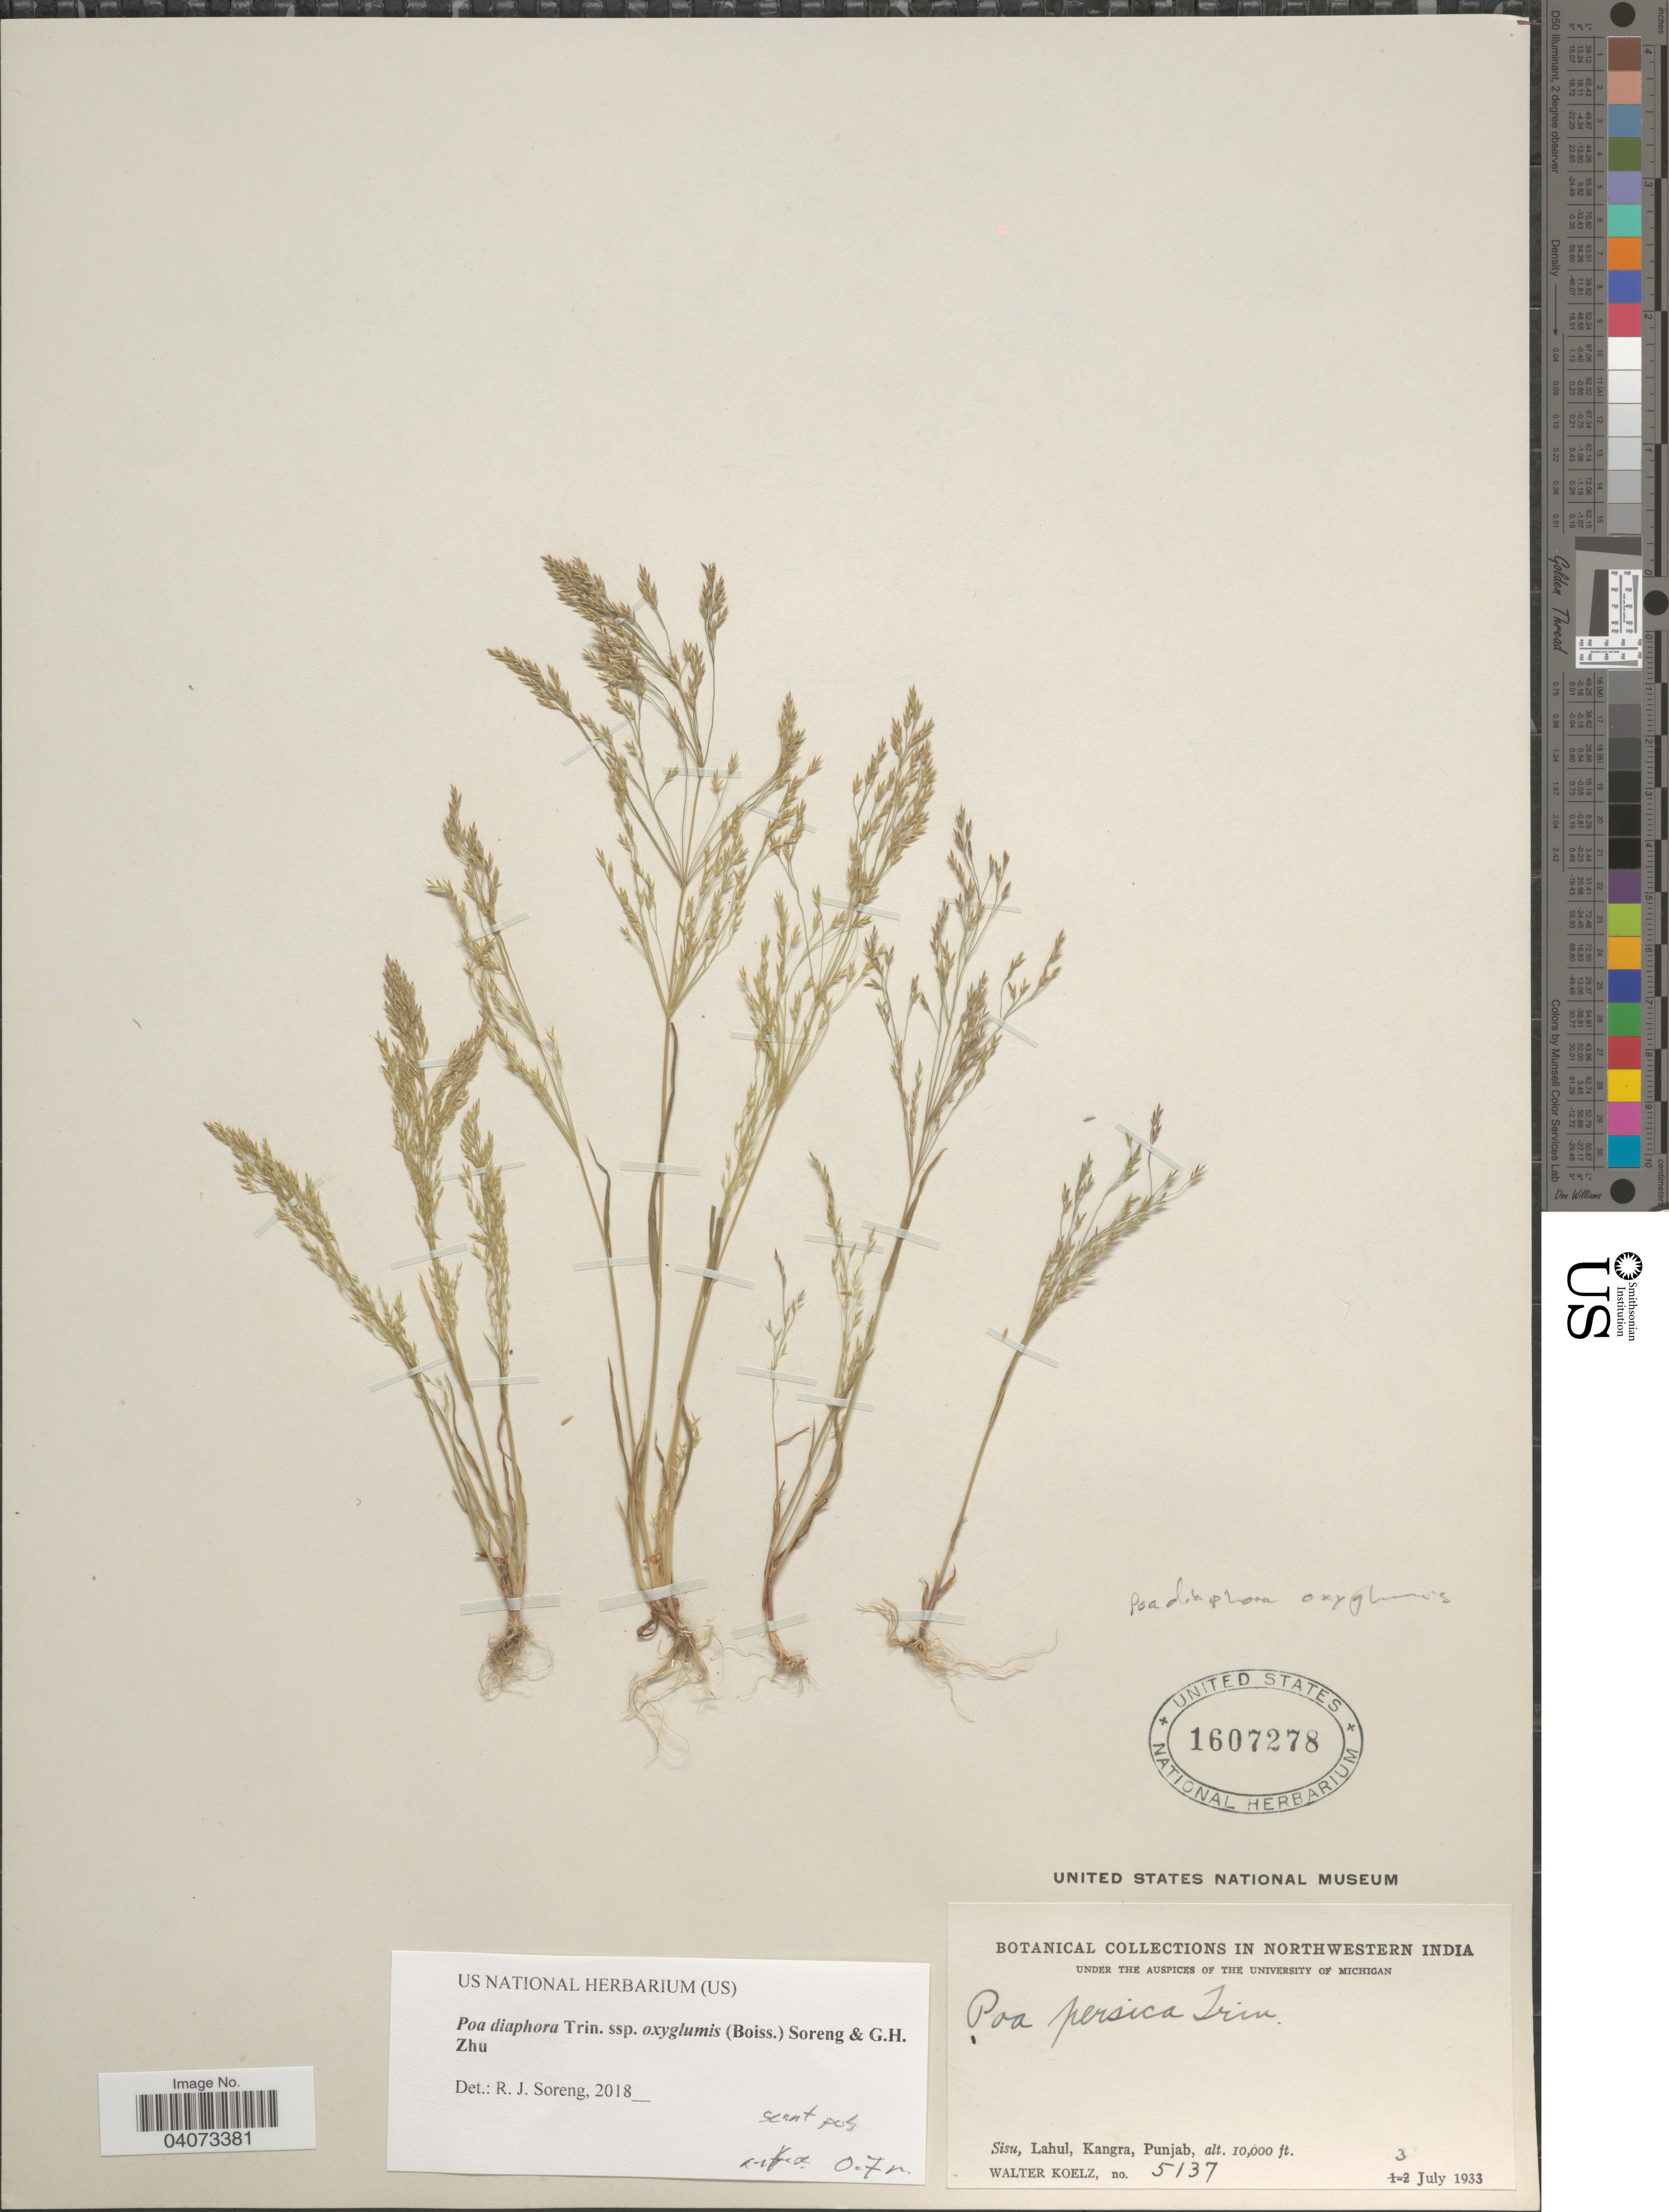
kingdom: Plantae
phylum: Tracheophyta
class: Liliopsida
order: Poales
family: Poaceae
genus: Poa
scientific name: Poa diaphora subsp. oxyglumis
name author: (Boiss.) Soreng & G.H. Zhu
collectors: W. N. Koelz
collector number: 5137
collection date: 1933-07-03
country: India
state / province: Punjab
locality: Northwestern India. Sisu, Lahul, Kangra, Punjab.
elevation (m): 3048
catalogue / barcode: US 1607278